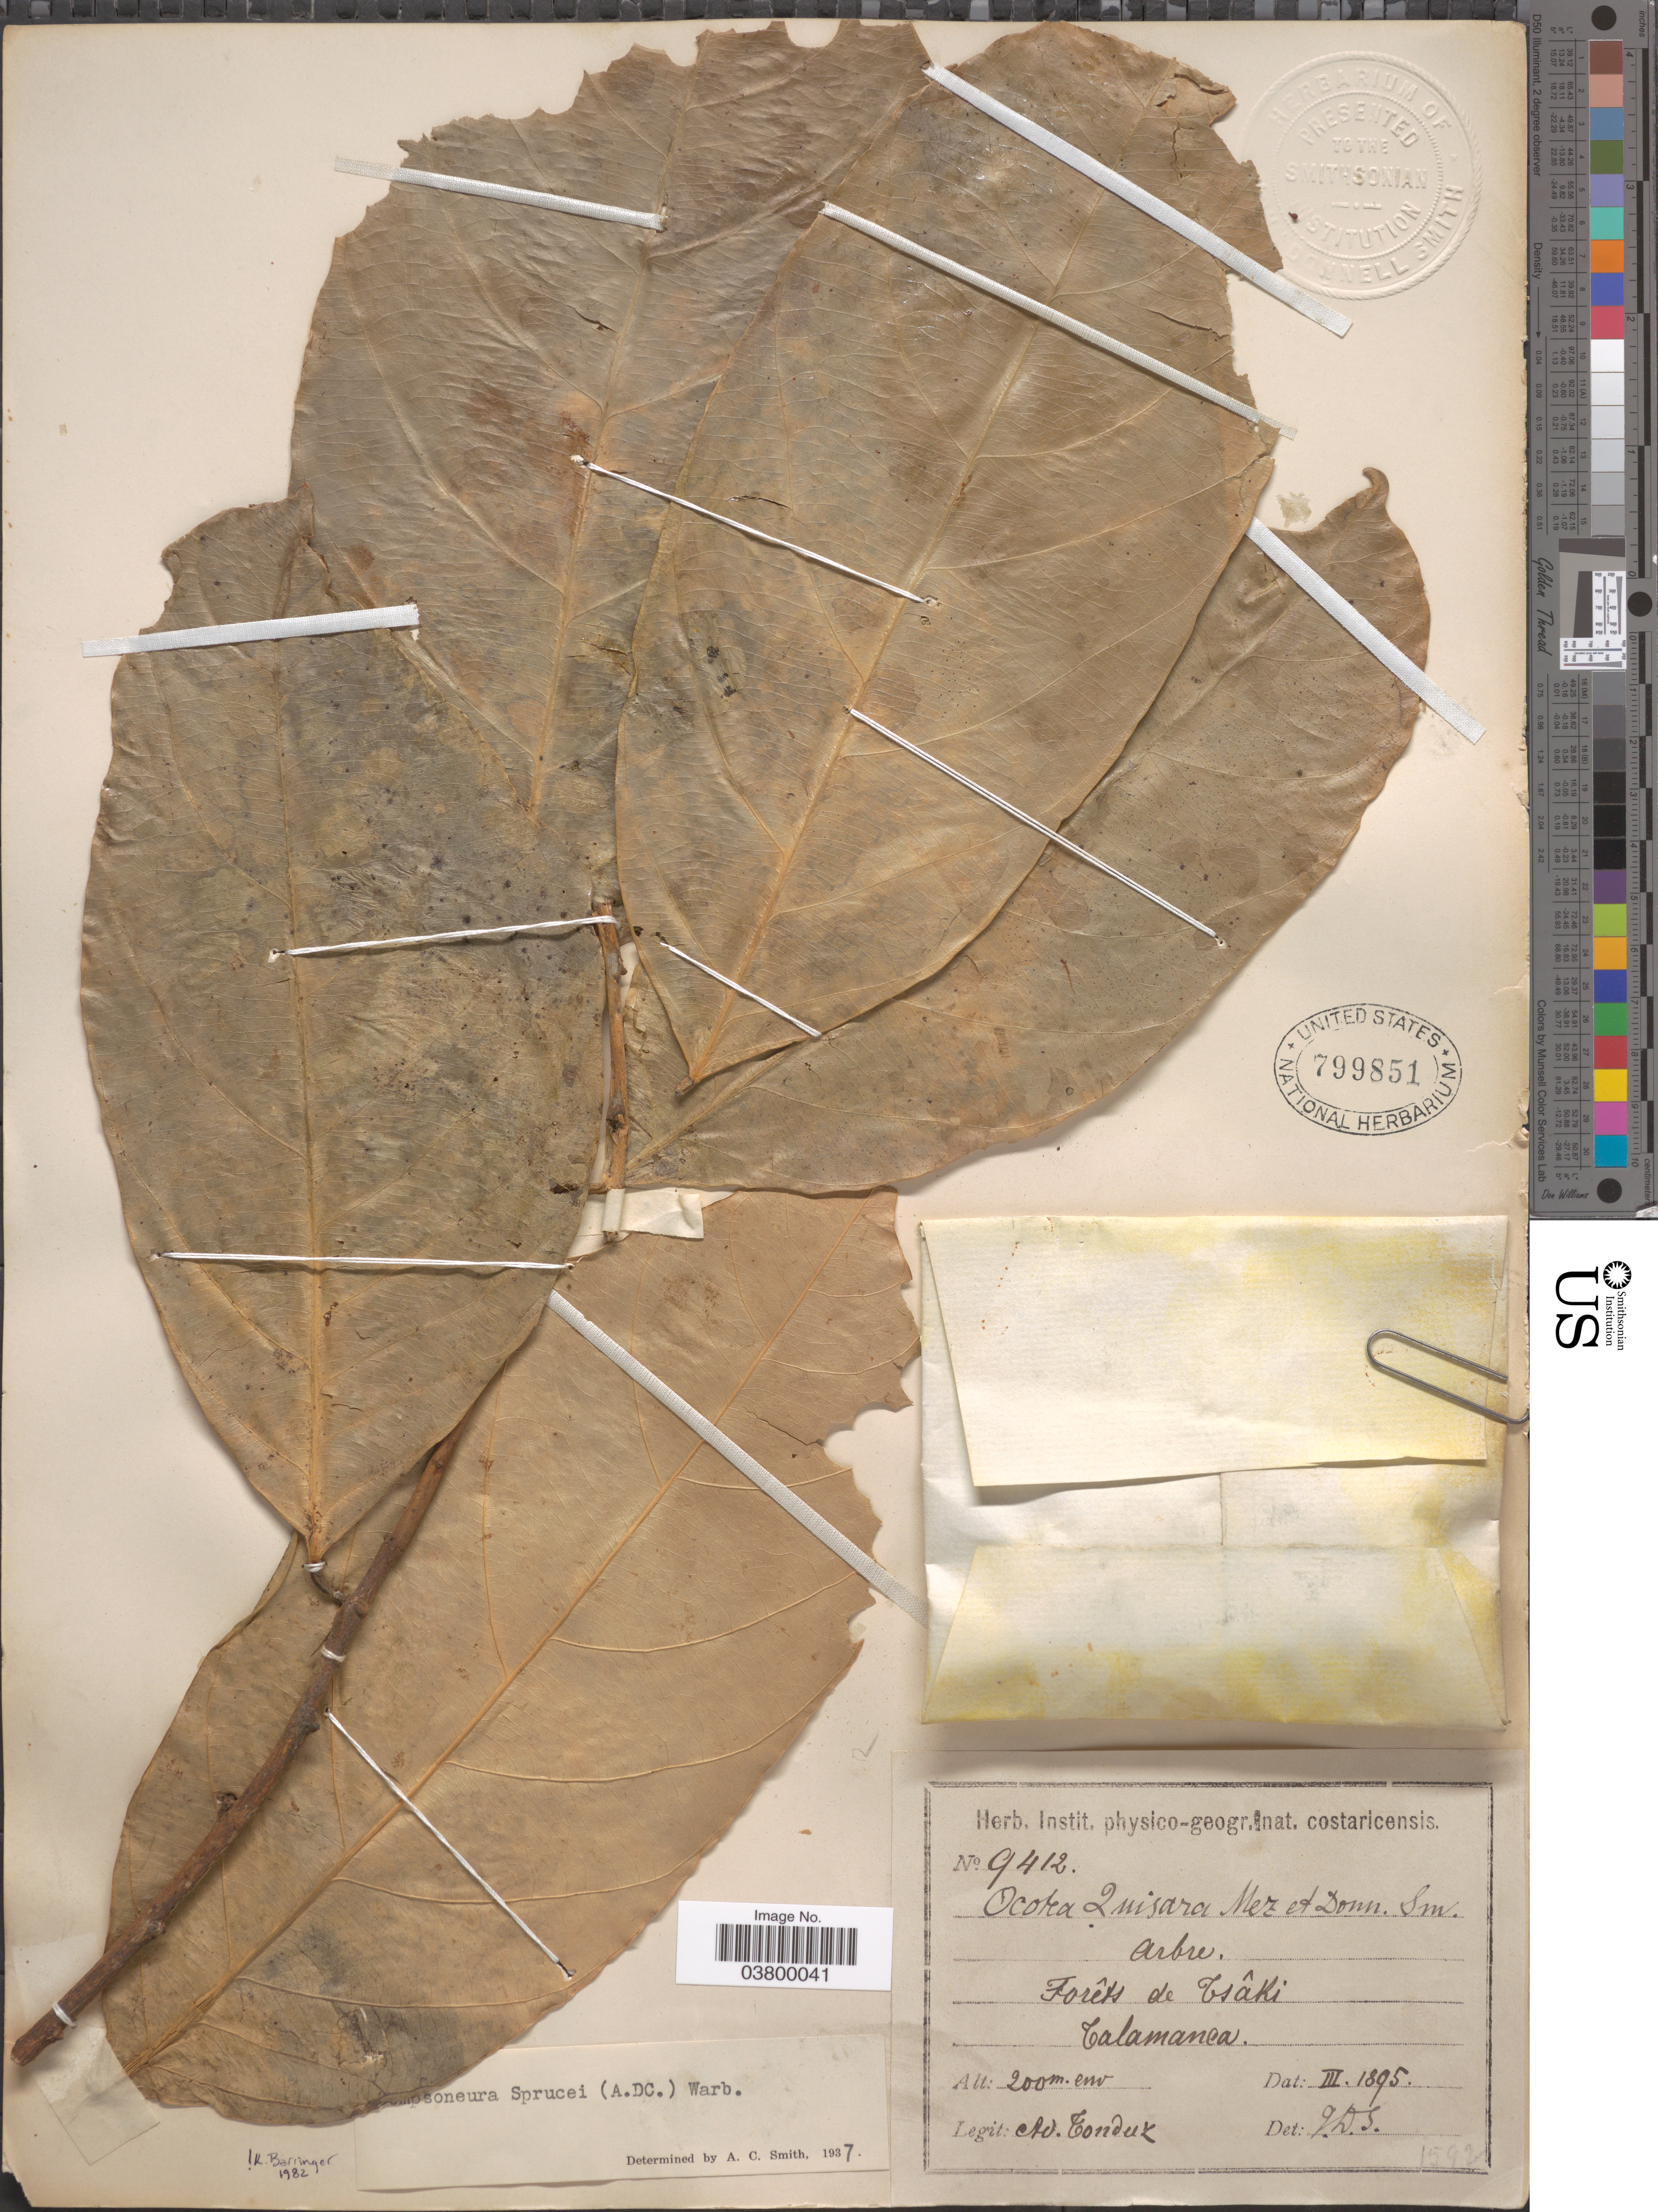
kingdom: Plantae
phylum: Tracheophyta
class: Magnoliopsida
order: Magnoliales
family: Myristicaceae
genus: Compsoneura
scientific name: Compsoneura sprucei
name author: (A. DC.) Warb.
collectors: A. Tonduz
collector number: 9412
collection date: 1895-03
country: Costa Rica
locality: Forêts de Tsâki. Talamanca.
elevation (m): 200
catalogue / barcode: US 799851